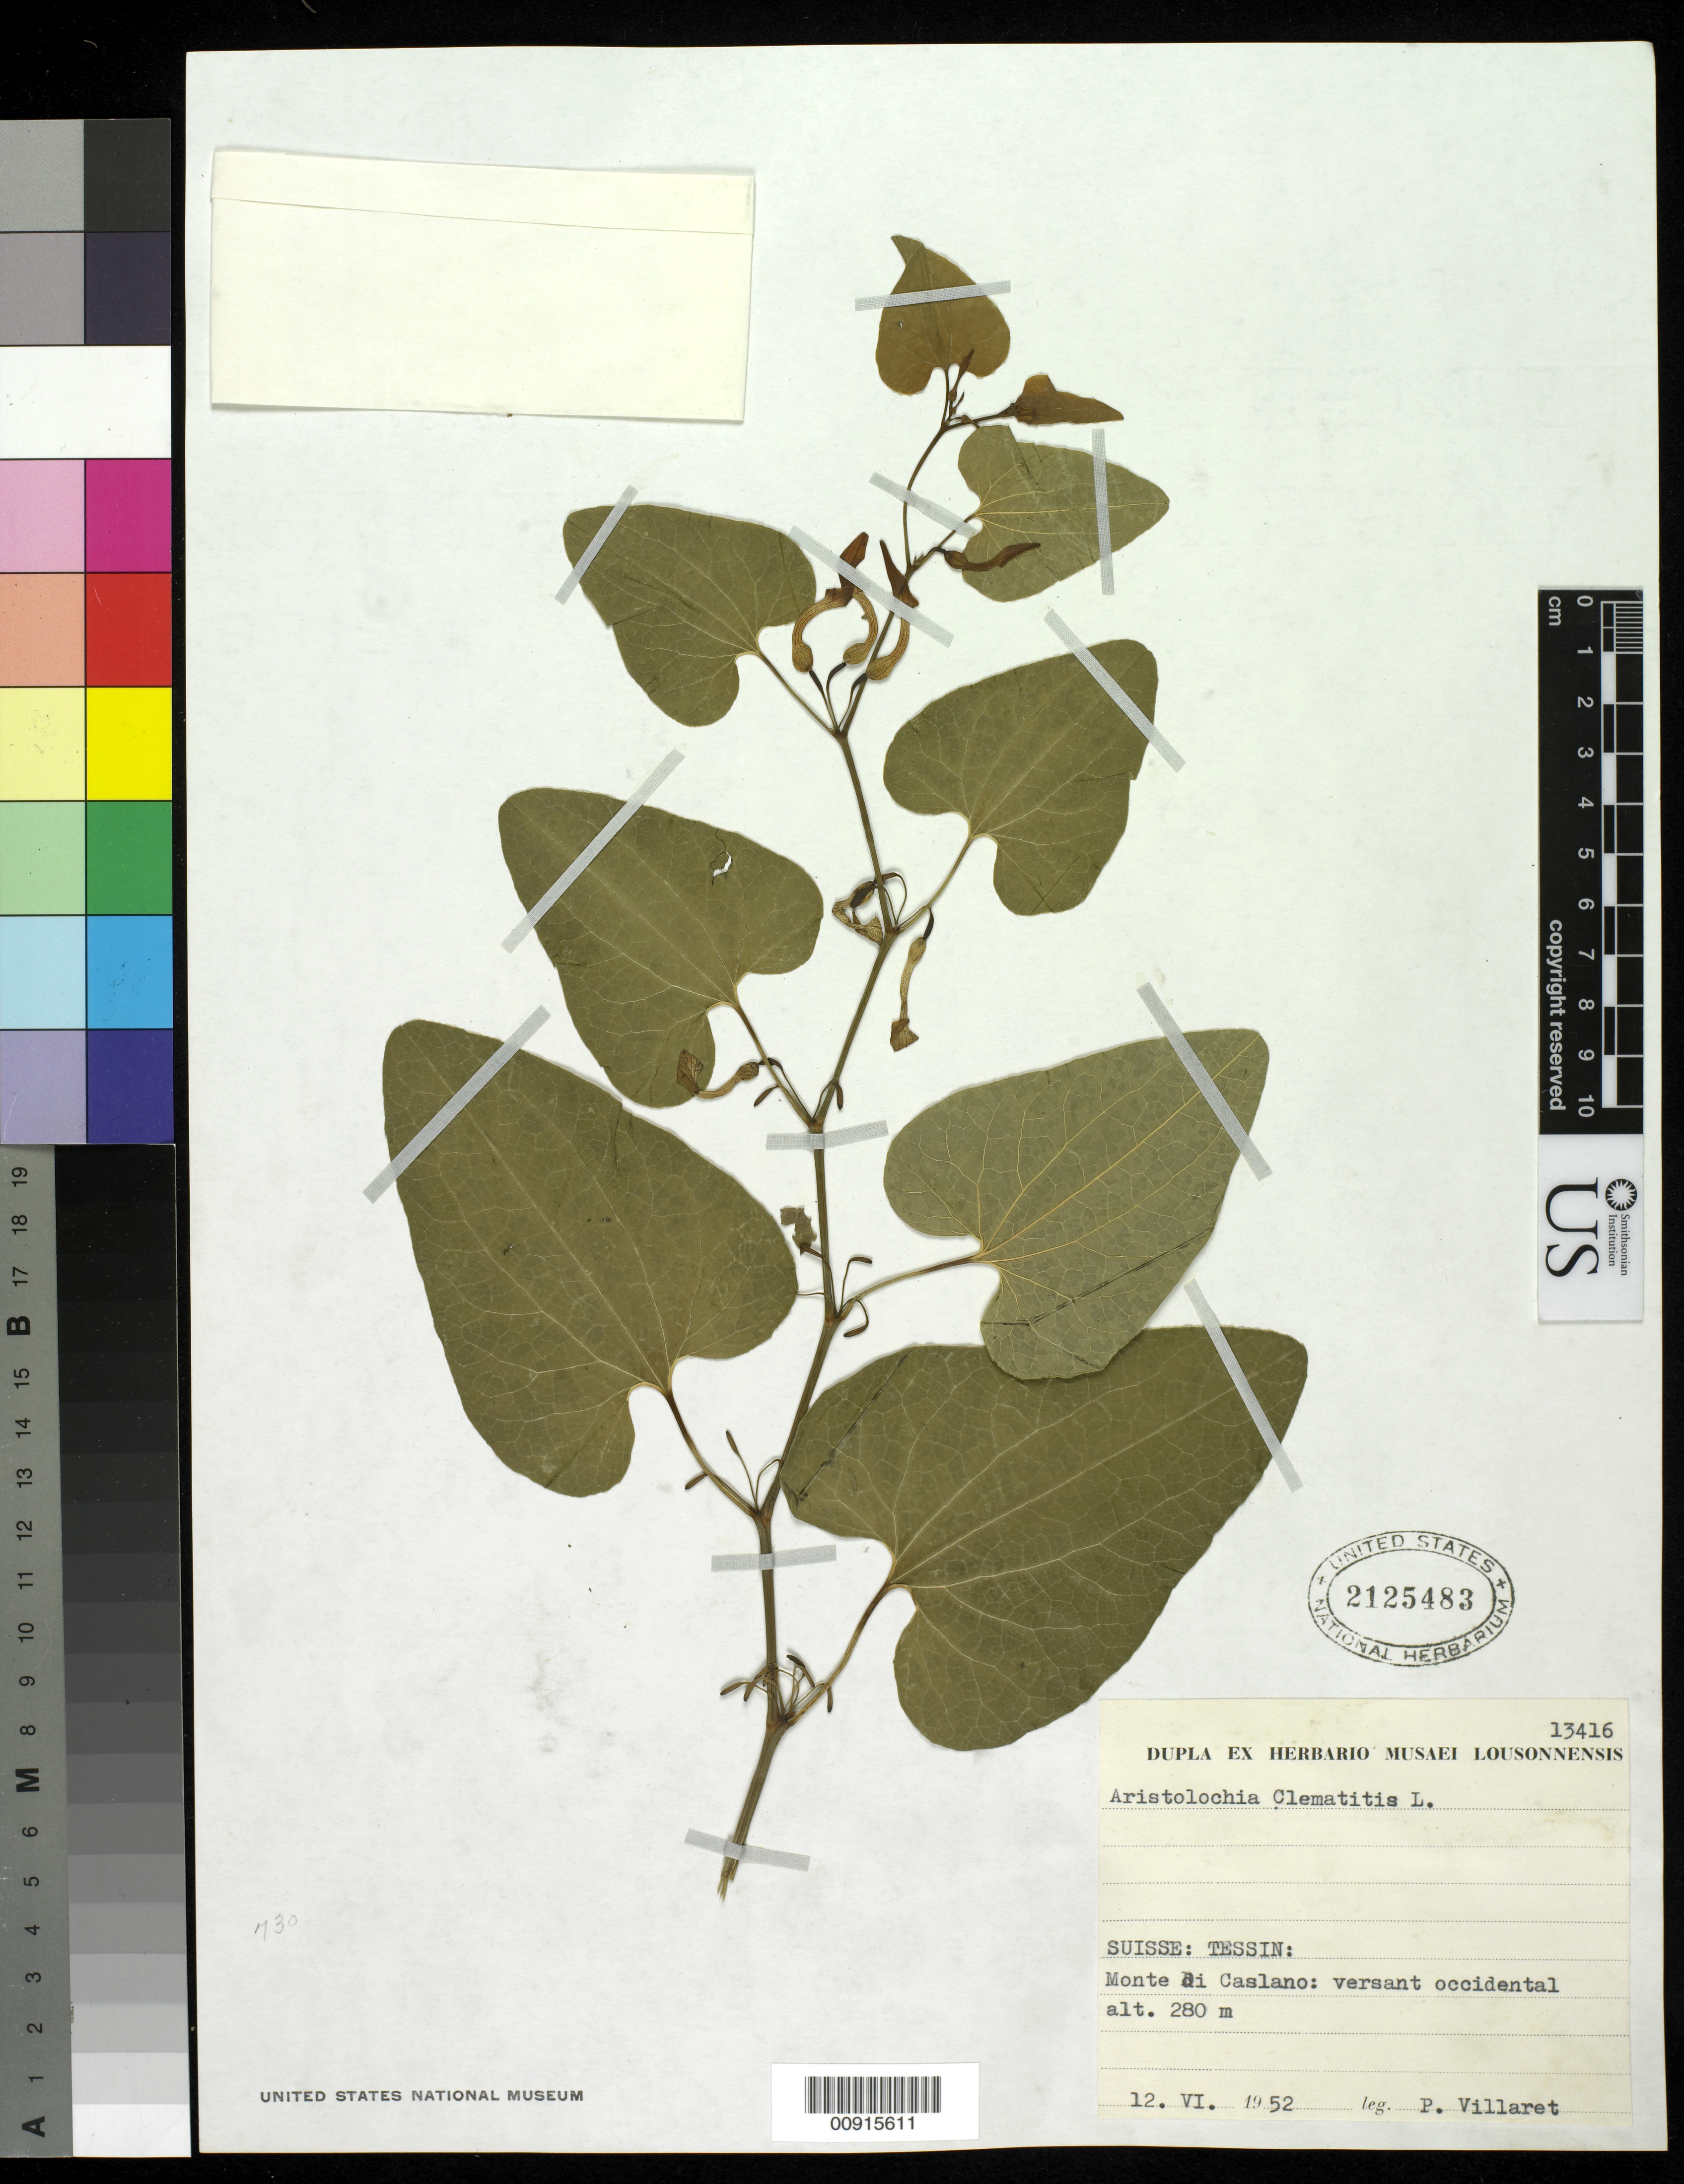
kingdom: Plantae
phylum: Tracheophyta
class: Magnoliopsida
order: Piperales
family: Aristolochiaceae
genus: Aristolochia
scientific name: Aristolochia clematitis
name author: L.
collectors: P. Villaret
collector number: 13416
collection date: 1952-06-12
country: Switzerland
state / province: Ticino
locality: Monte di Caslano, west face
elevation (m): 280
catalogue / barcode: US 2125483